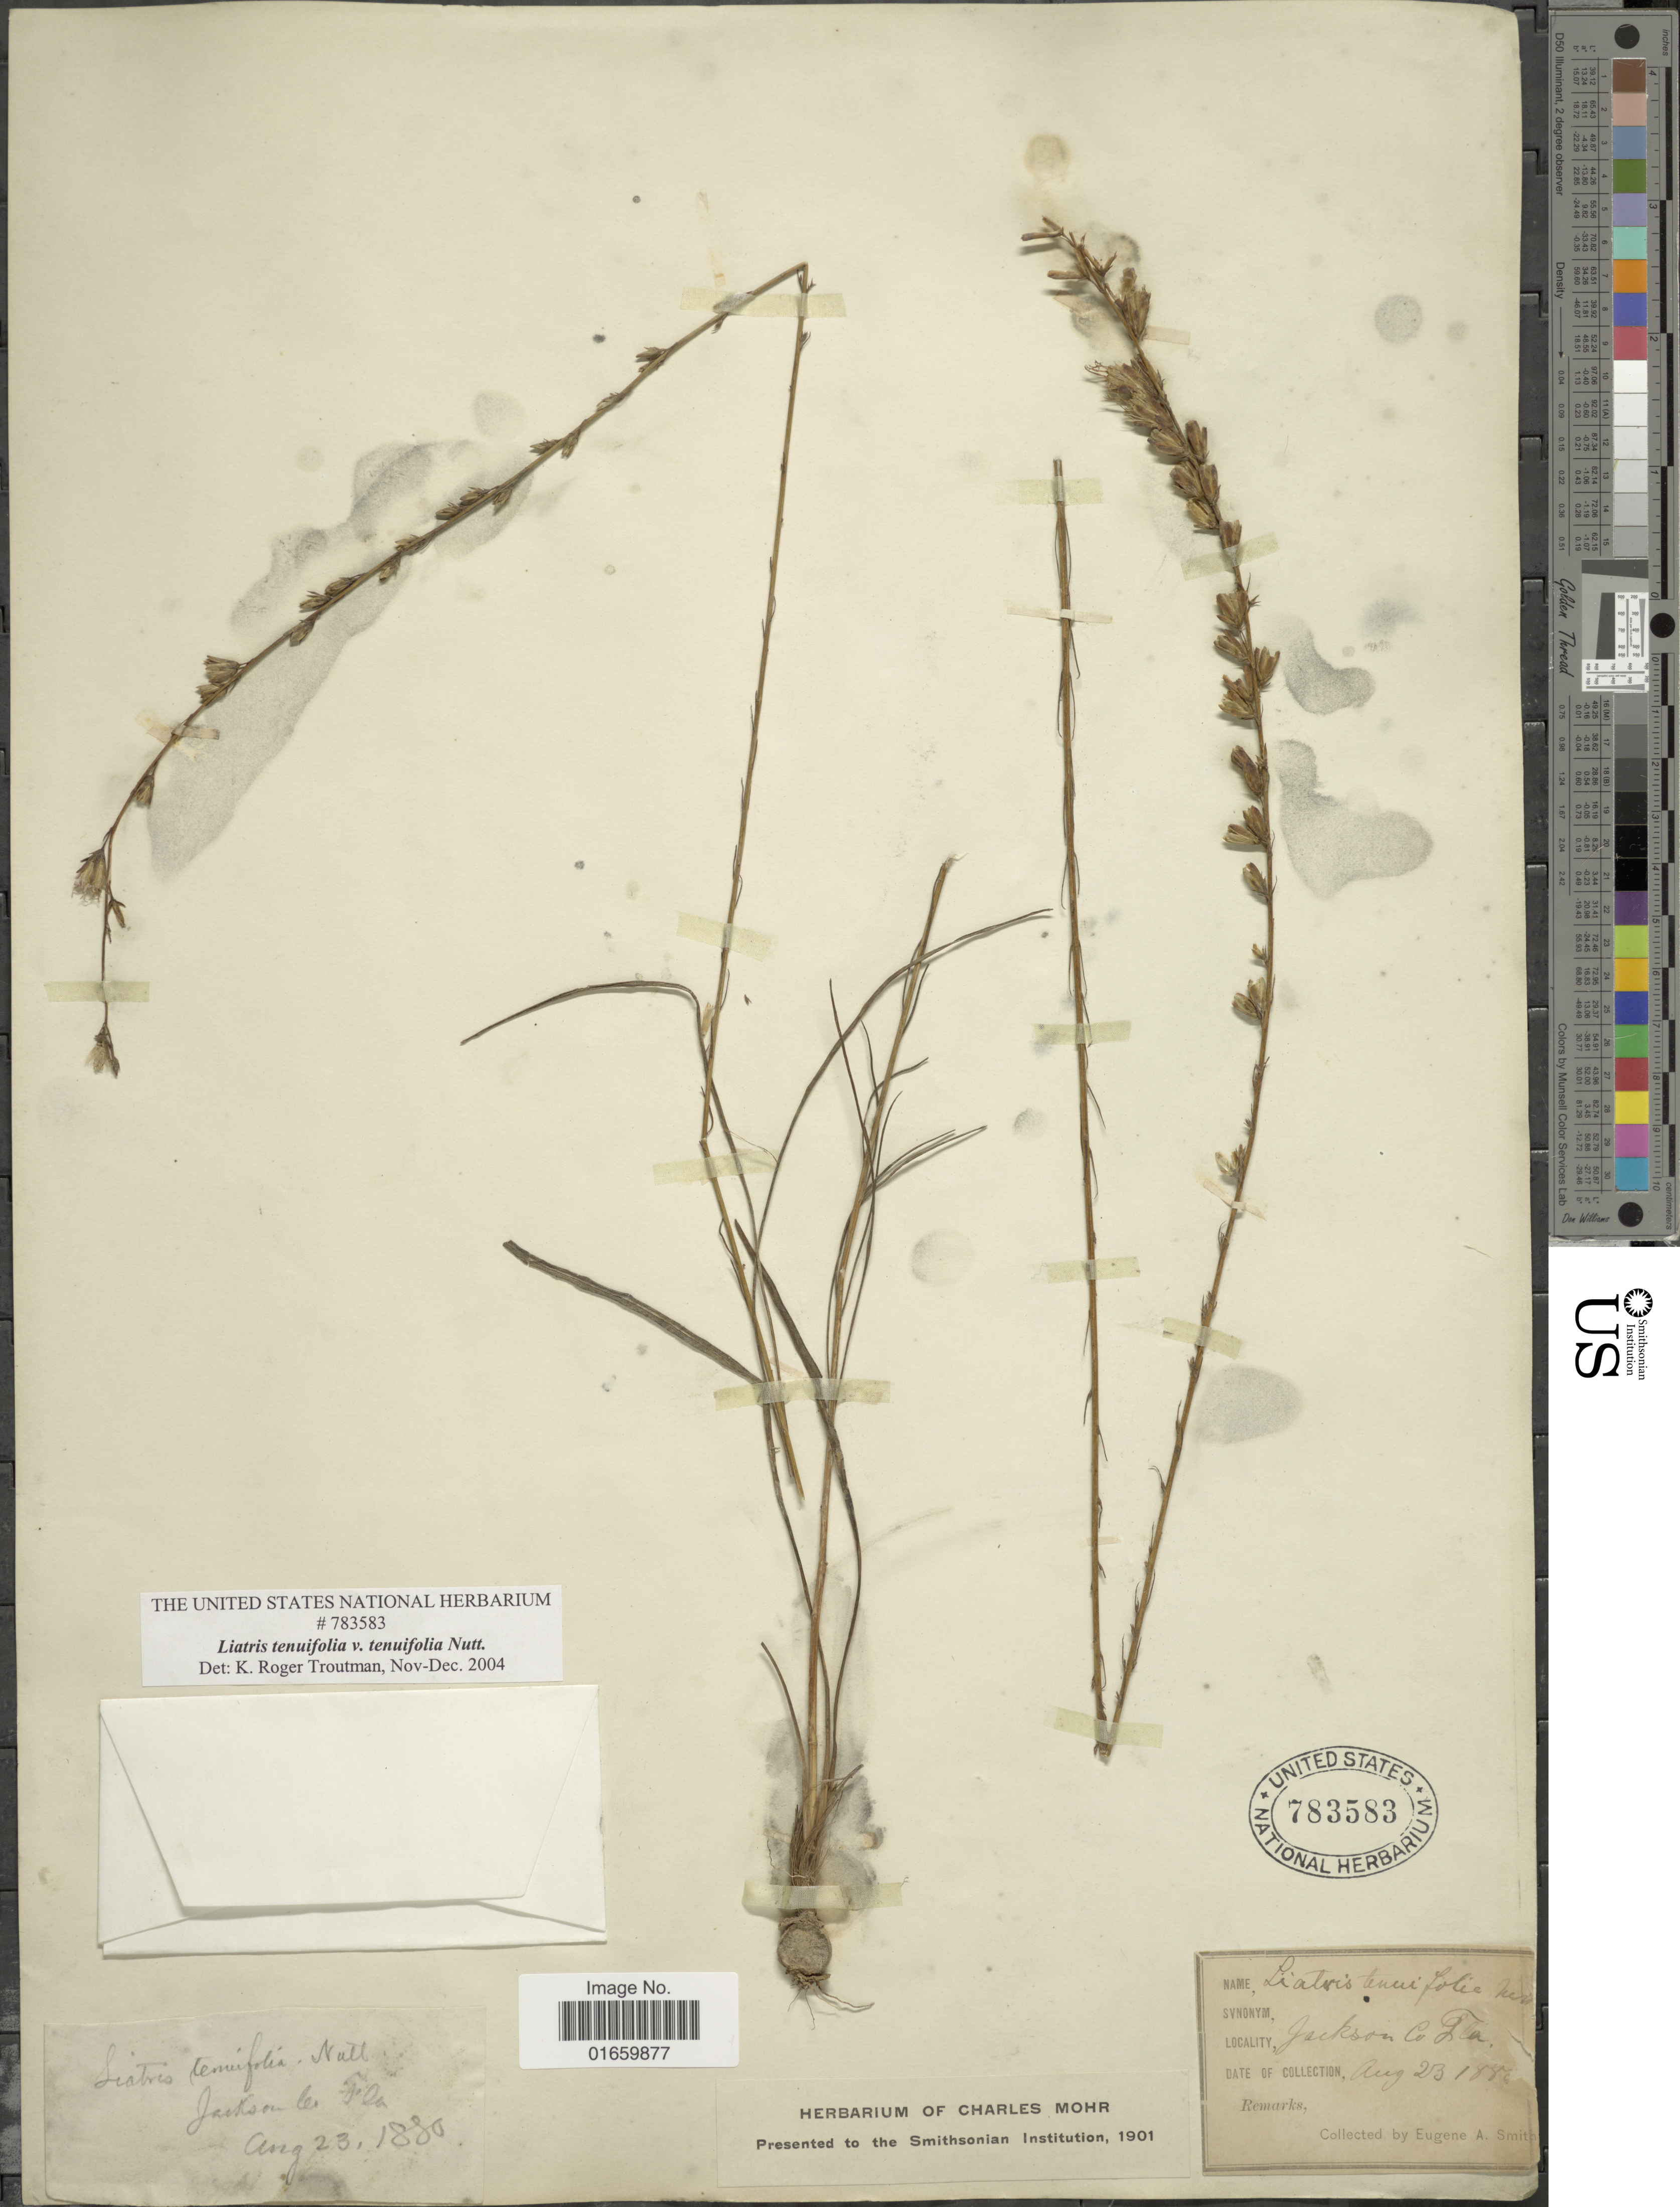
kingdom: Plantae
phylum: Tracheophyta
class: Magnoliopsida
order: Asterales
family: Asteraceae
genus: Liatris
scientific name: Liatris tenuifolia var. tenuifolia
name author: Nutt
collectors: E. A. Smith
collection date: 1886-08-23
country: United States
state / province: Florida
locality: Jackson Co.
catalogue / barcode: US 783583